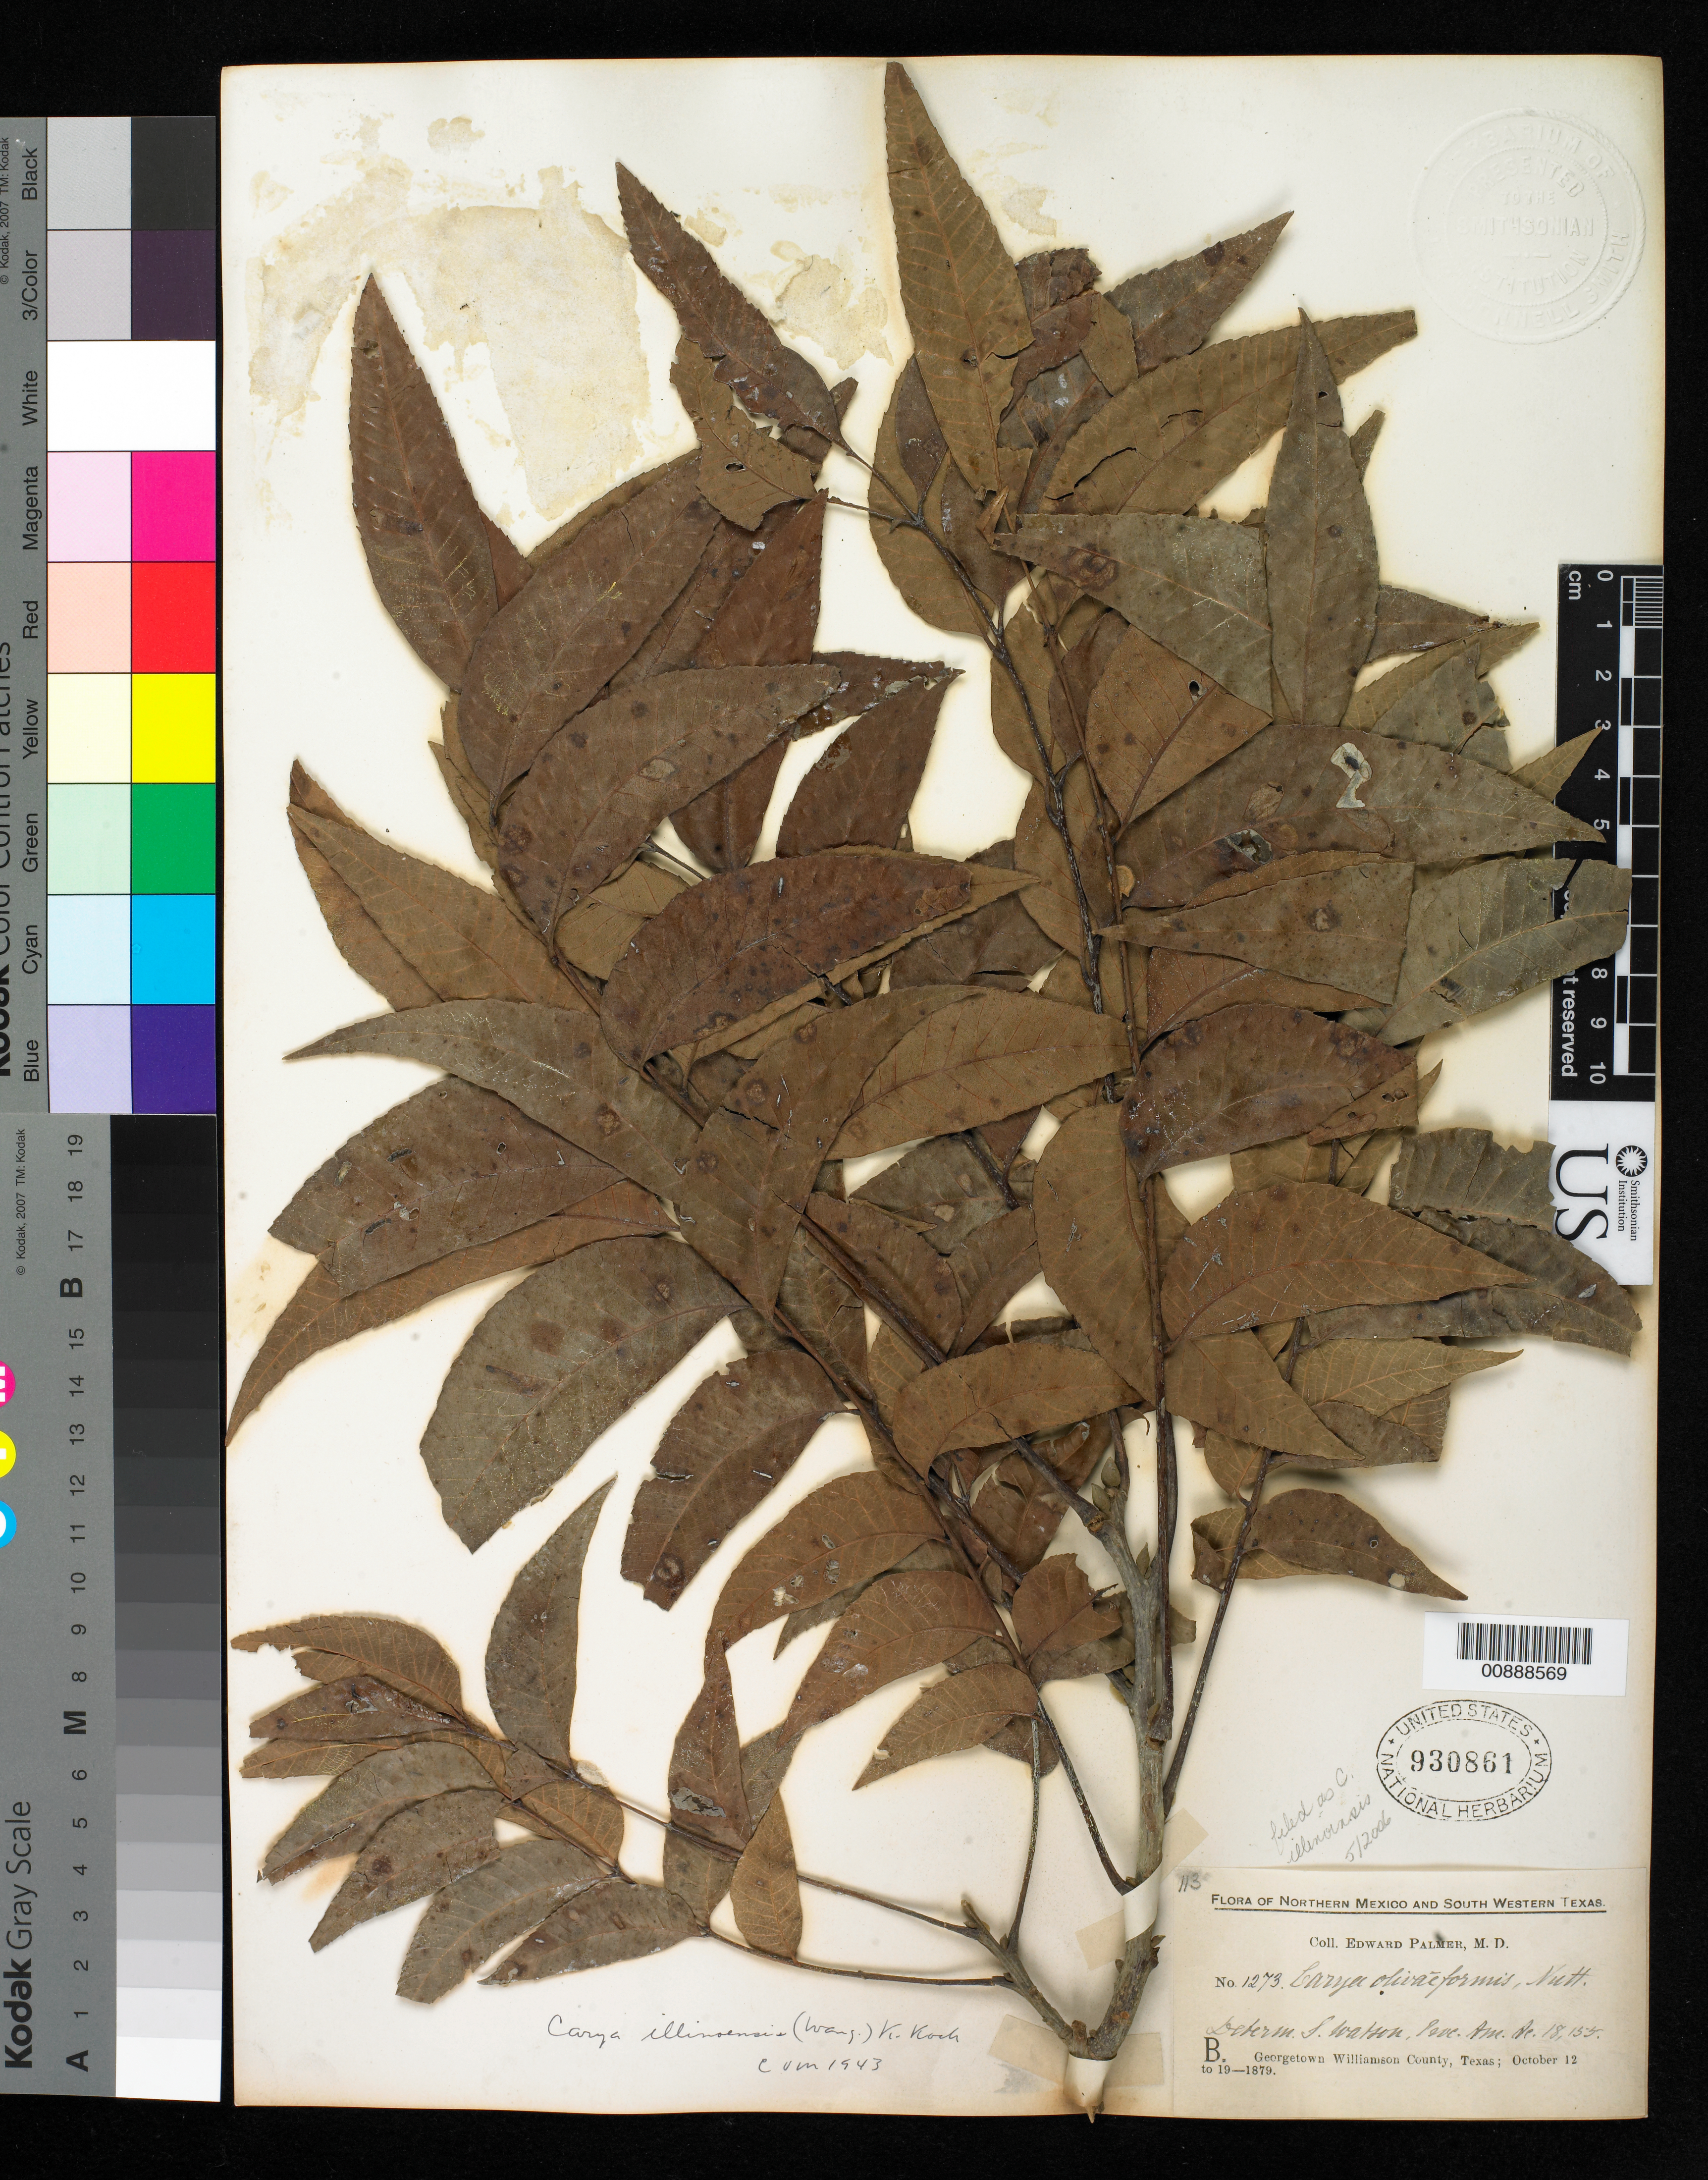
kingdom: Plantae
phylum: Tracheophyta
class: Magnoliopsida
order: Fagales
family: Juglandaceae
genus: Carya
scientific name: Carya illinoinensis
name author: (Wangenh.) K. Koch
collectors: E. Palmer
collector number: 1273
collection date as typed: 12 Oct 1879 to 19 Oct 1879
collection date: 1879-10-12/1879-10-19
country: United States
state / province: Texas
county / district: Williamson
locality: B. Georgetown, Williamson County, Texas.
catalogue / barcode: US 930861